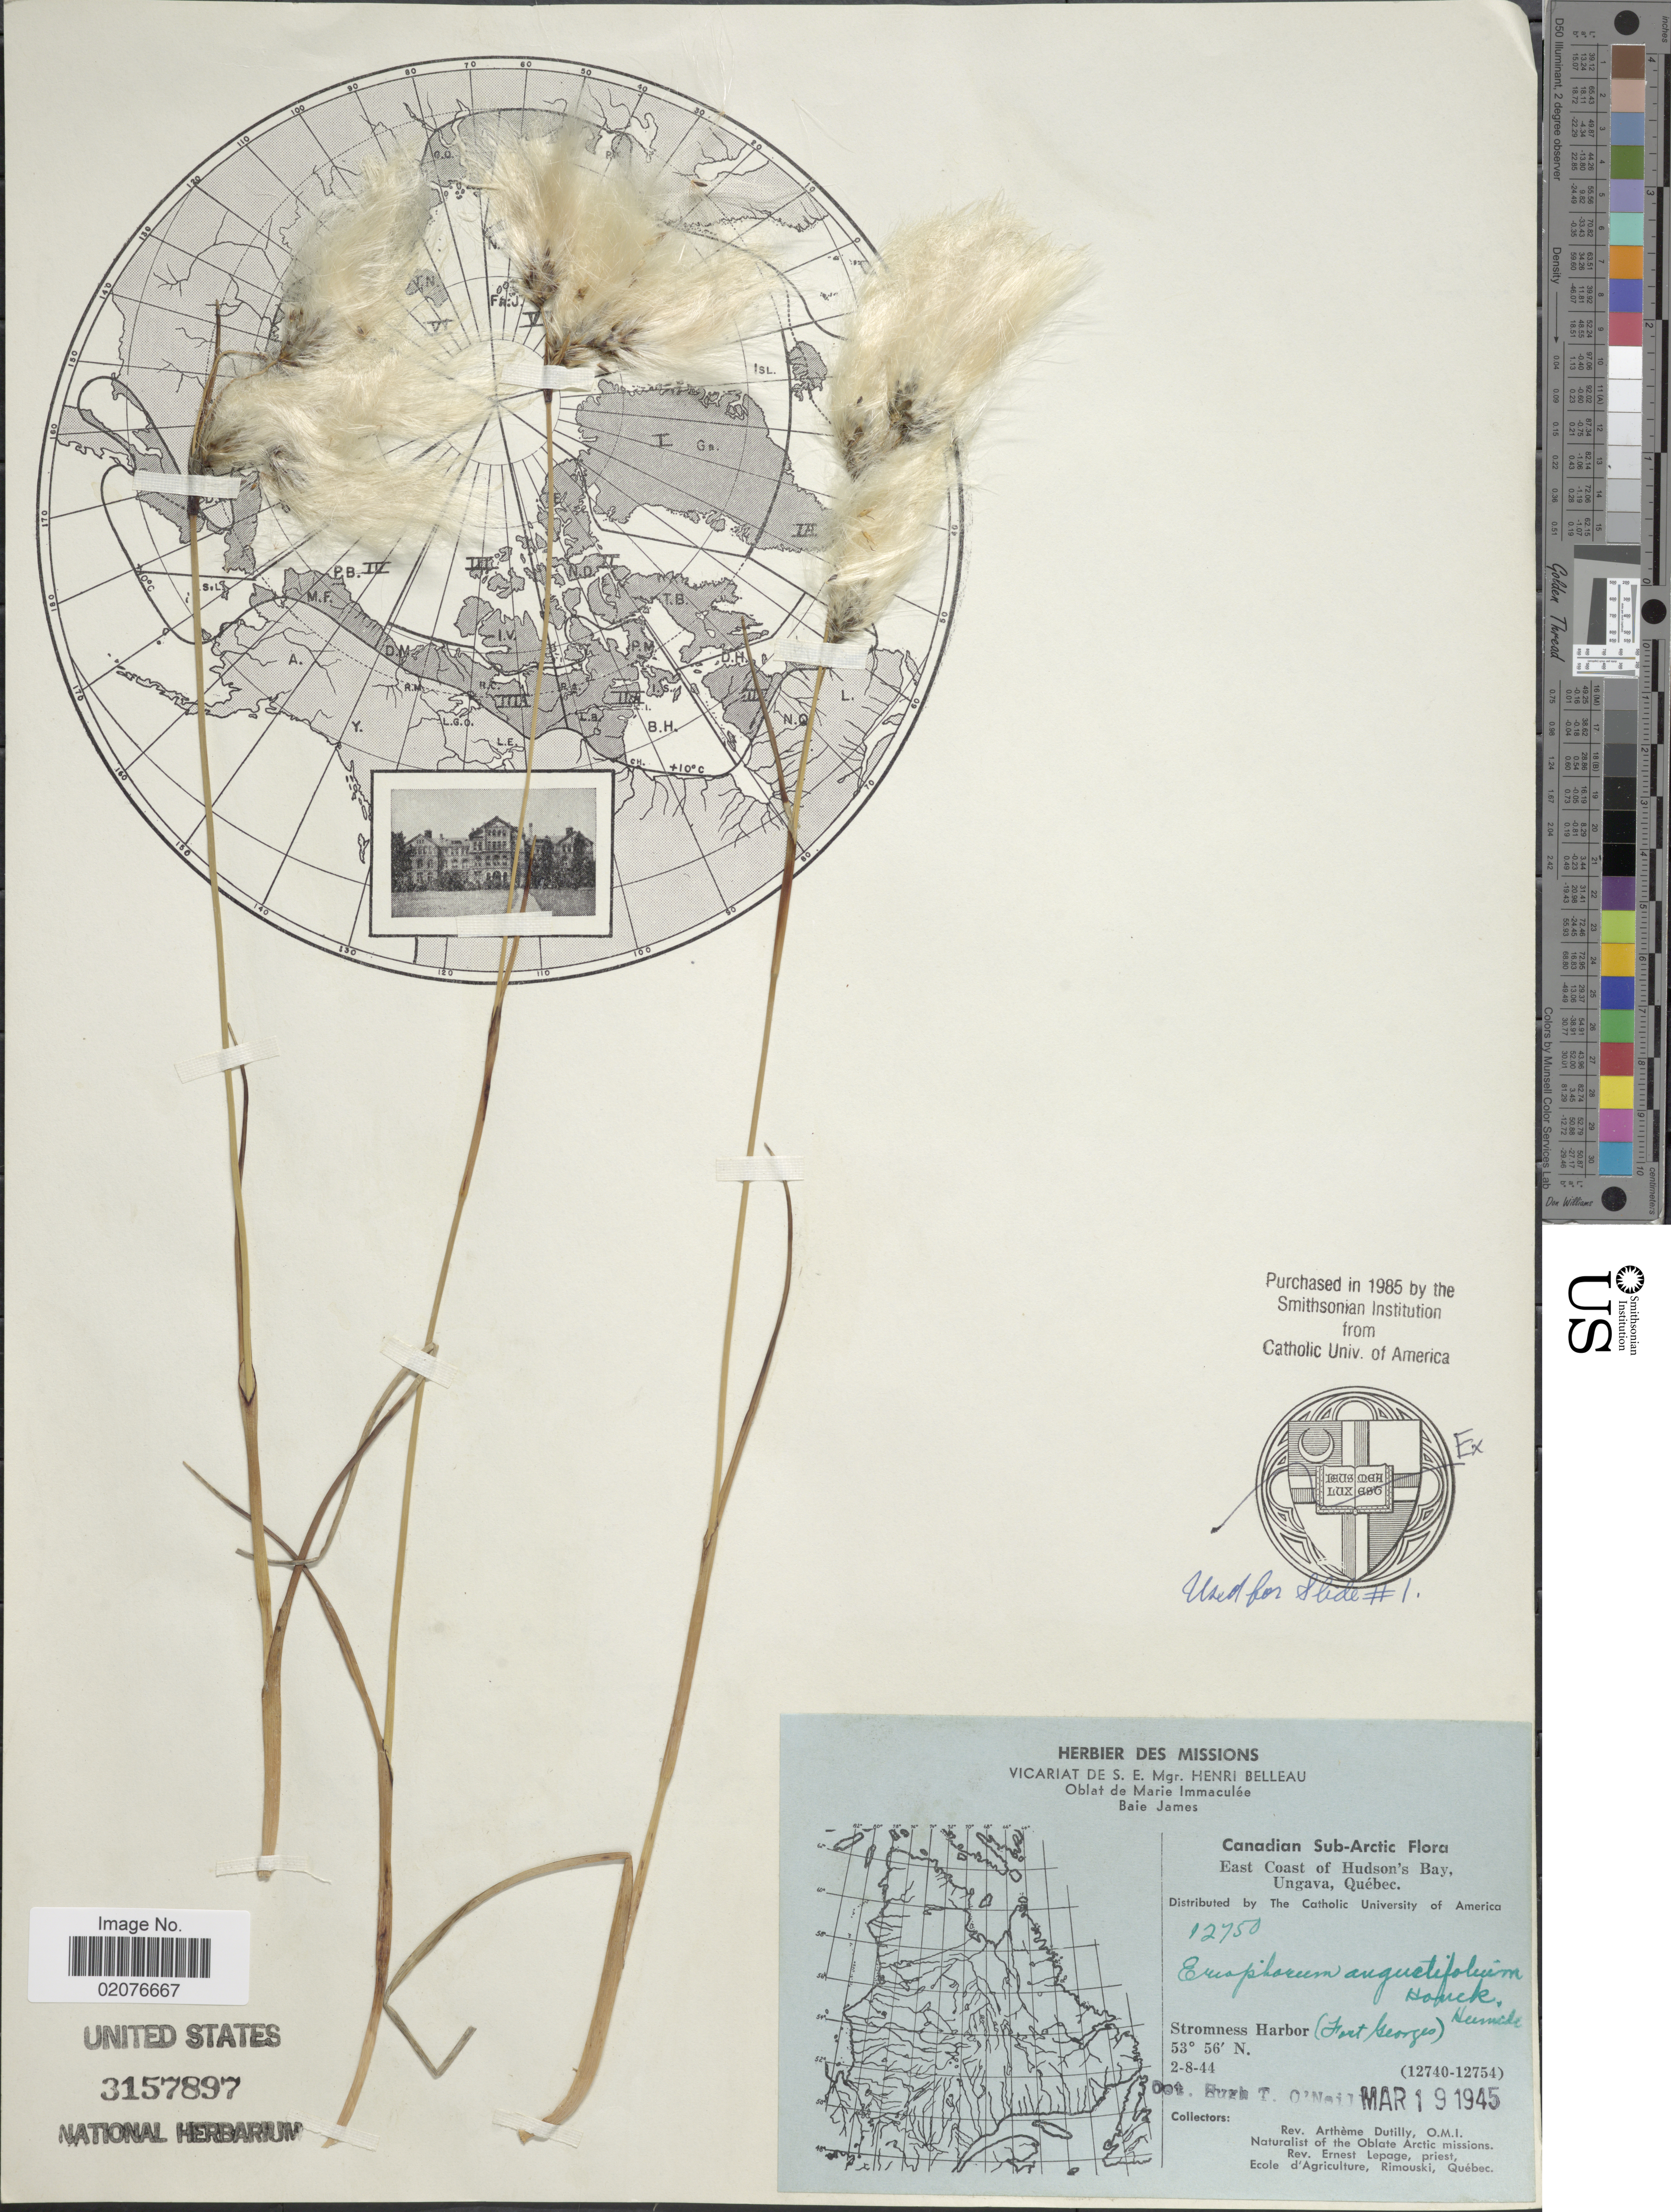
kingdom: Plantae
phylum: Tracheophyta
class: Liliopsida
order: Poales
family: Cyperaceae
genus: Eriophorum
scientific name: Eriophorum angustifolium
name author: Honck.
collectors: A. Dutilly & E. Lepage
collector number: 12750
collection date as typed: Transcribed d/m/y: 2/8/44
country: Canada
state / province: Quebec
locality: Canadian Sub-Arctic, East Coast of Hudson's Bay Ungava, Stromness Harbor (Fort Georges)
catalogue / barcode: US 3157897